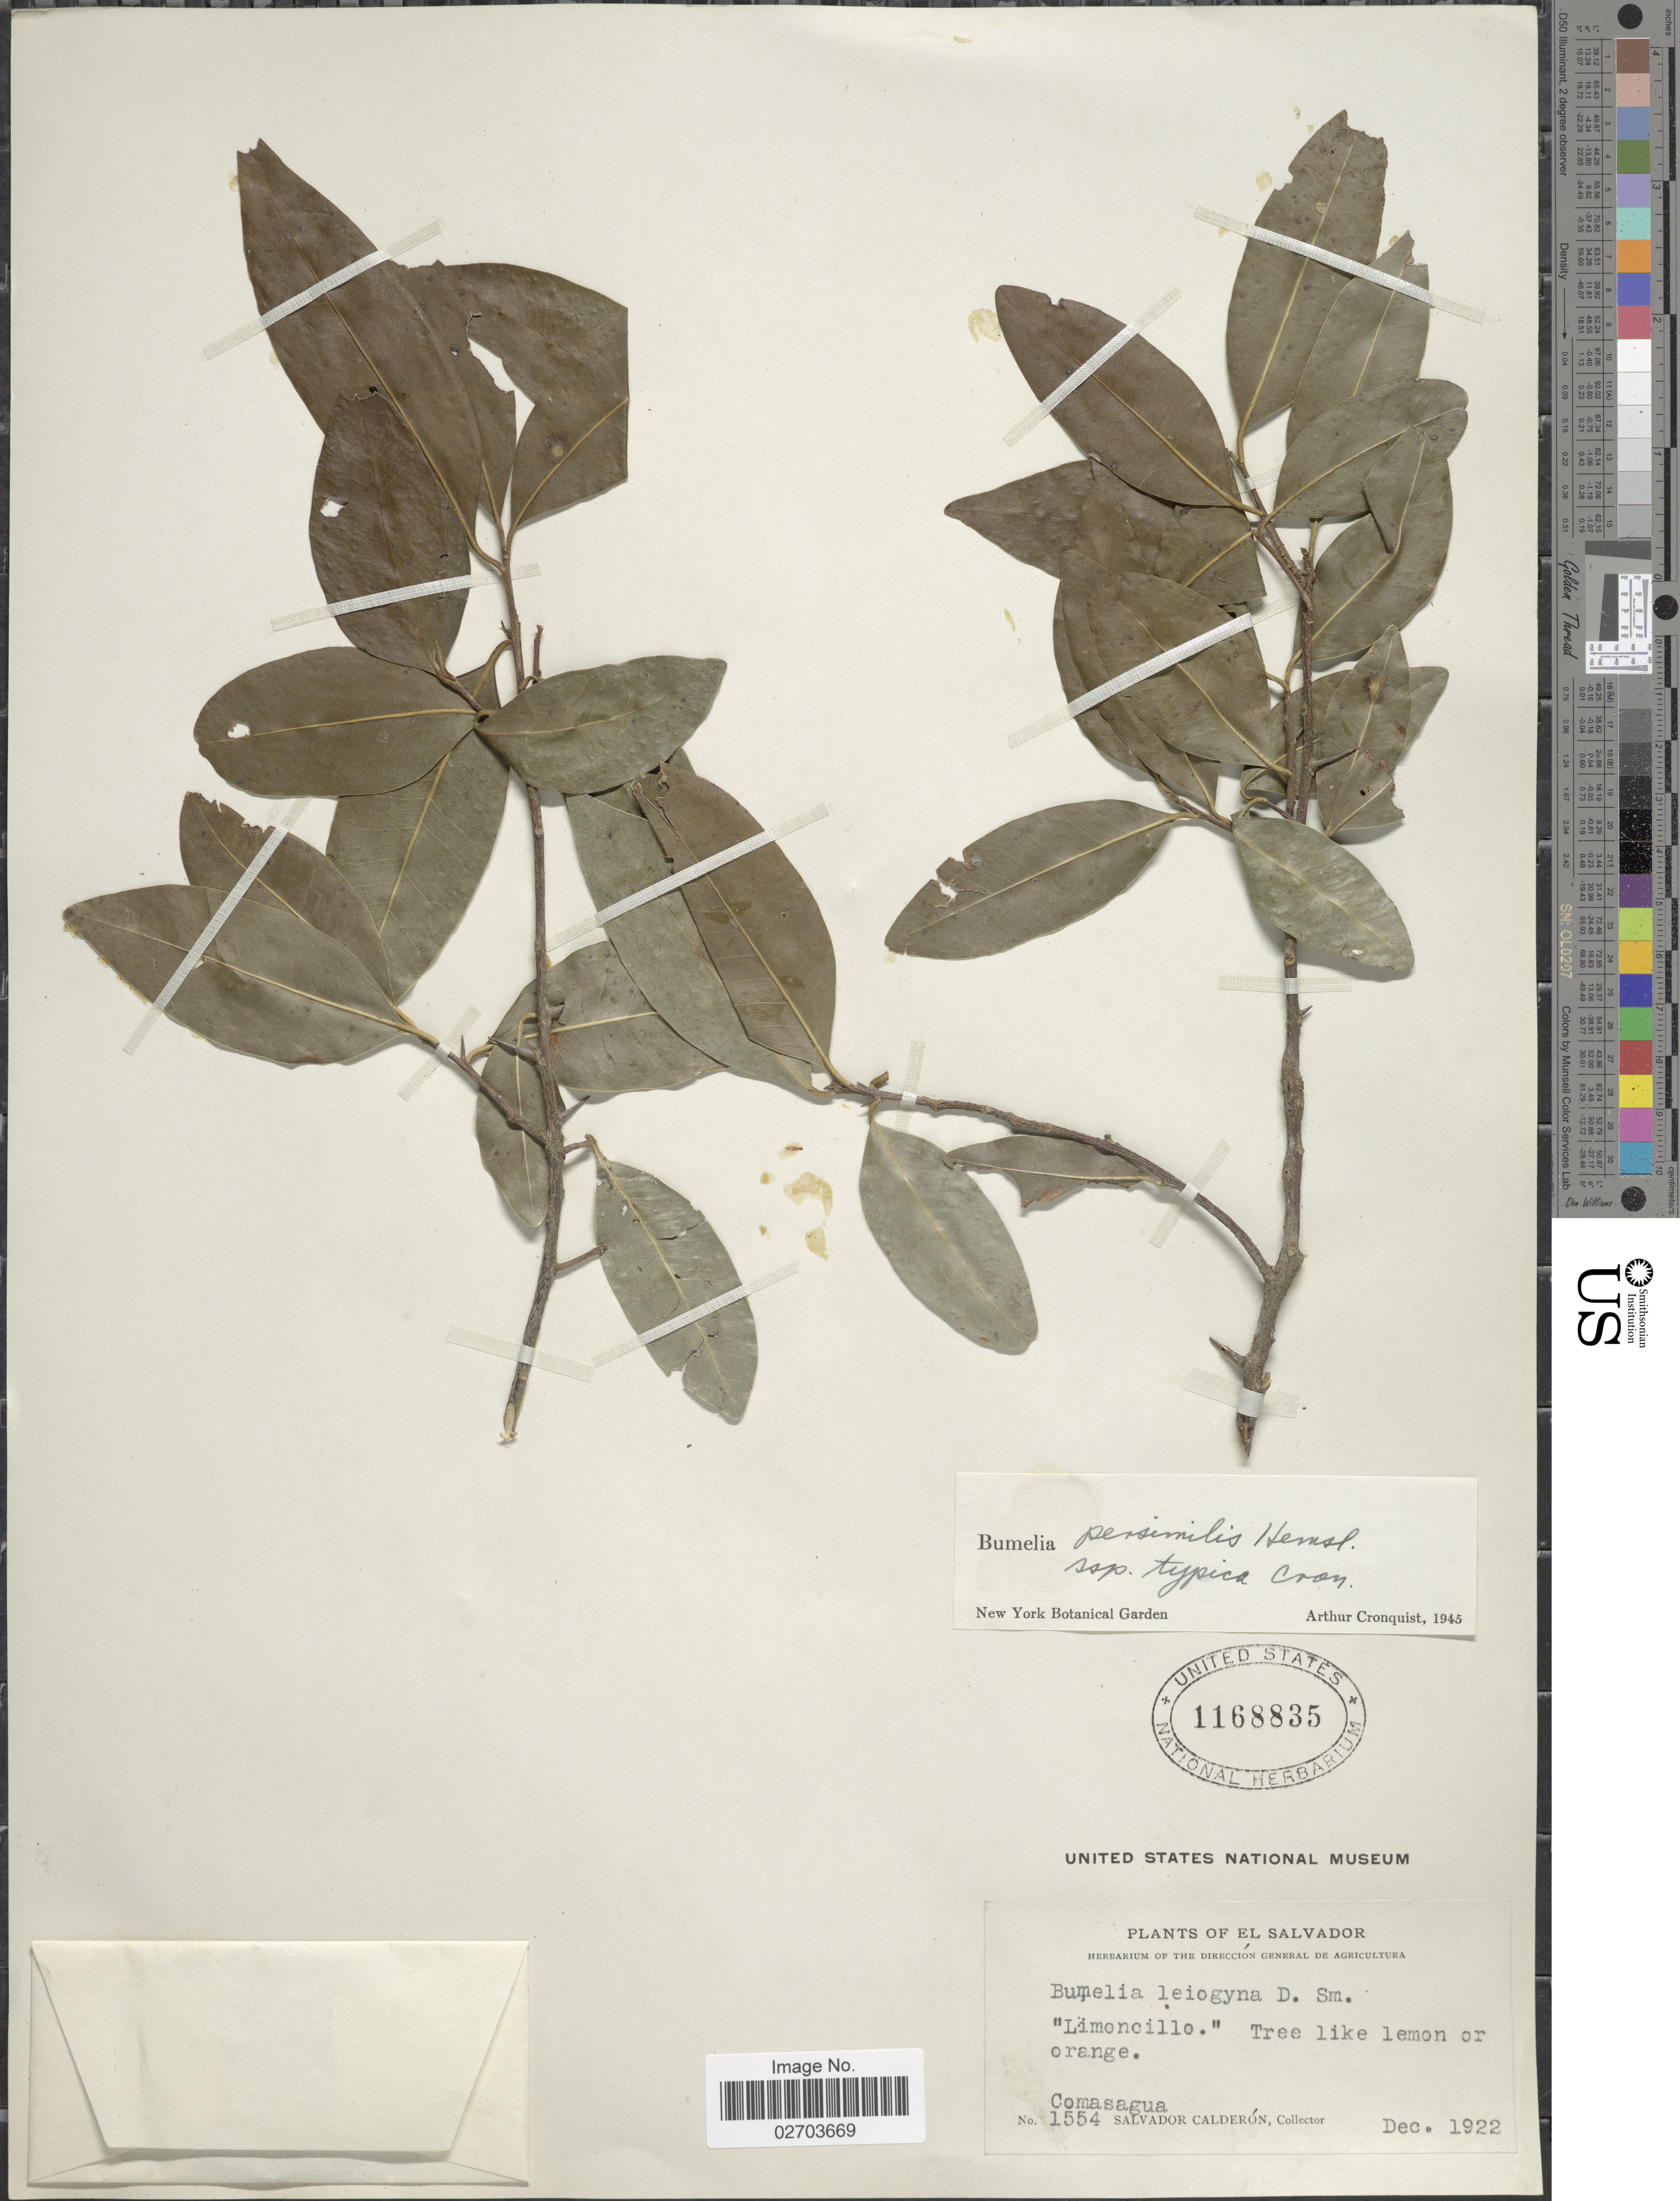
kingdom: Plantae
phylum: Tracheophyta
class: Magnoliopsida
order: Ericales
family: Sapotaceae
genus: Sideroxylon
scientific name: Sideroxylon persimile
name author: (Hemsl.) T.D. Penn.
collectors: S. Calderón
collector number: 1554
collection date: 1922-12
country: El Salvador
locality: Comasagua.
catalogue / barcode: US 1168835